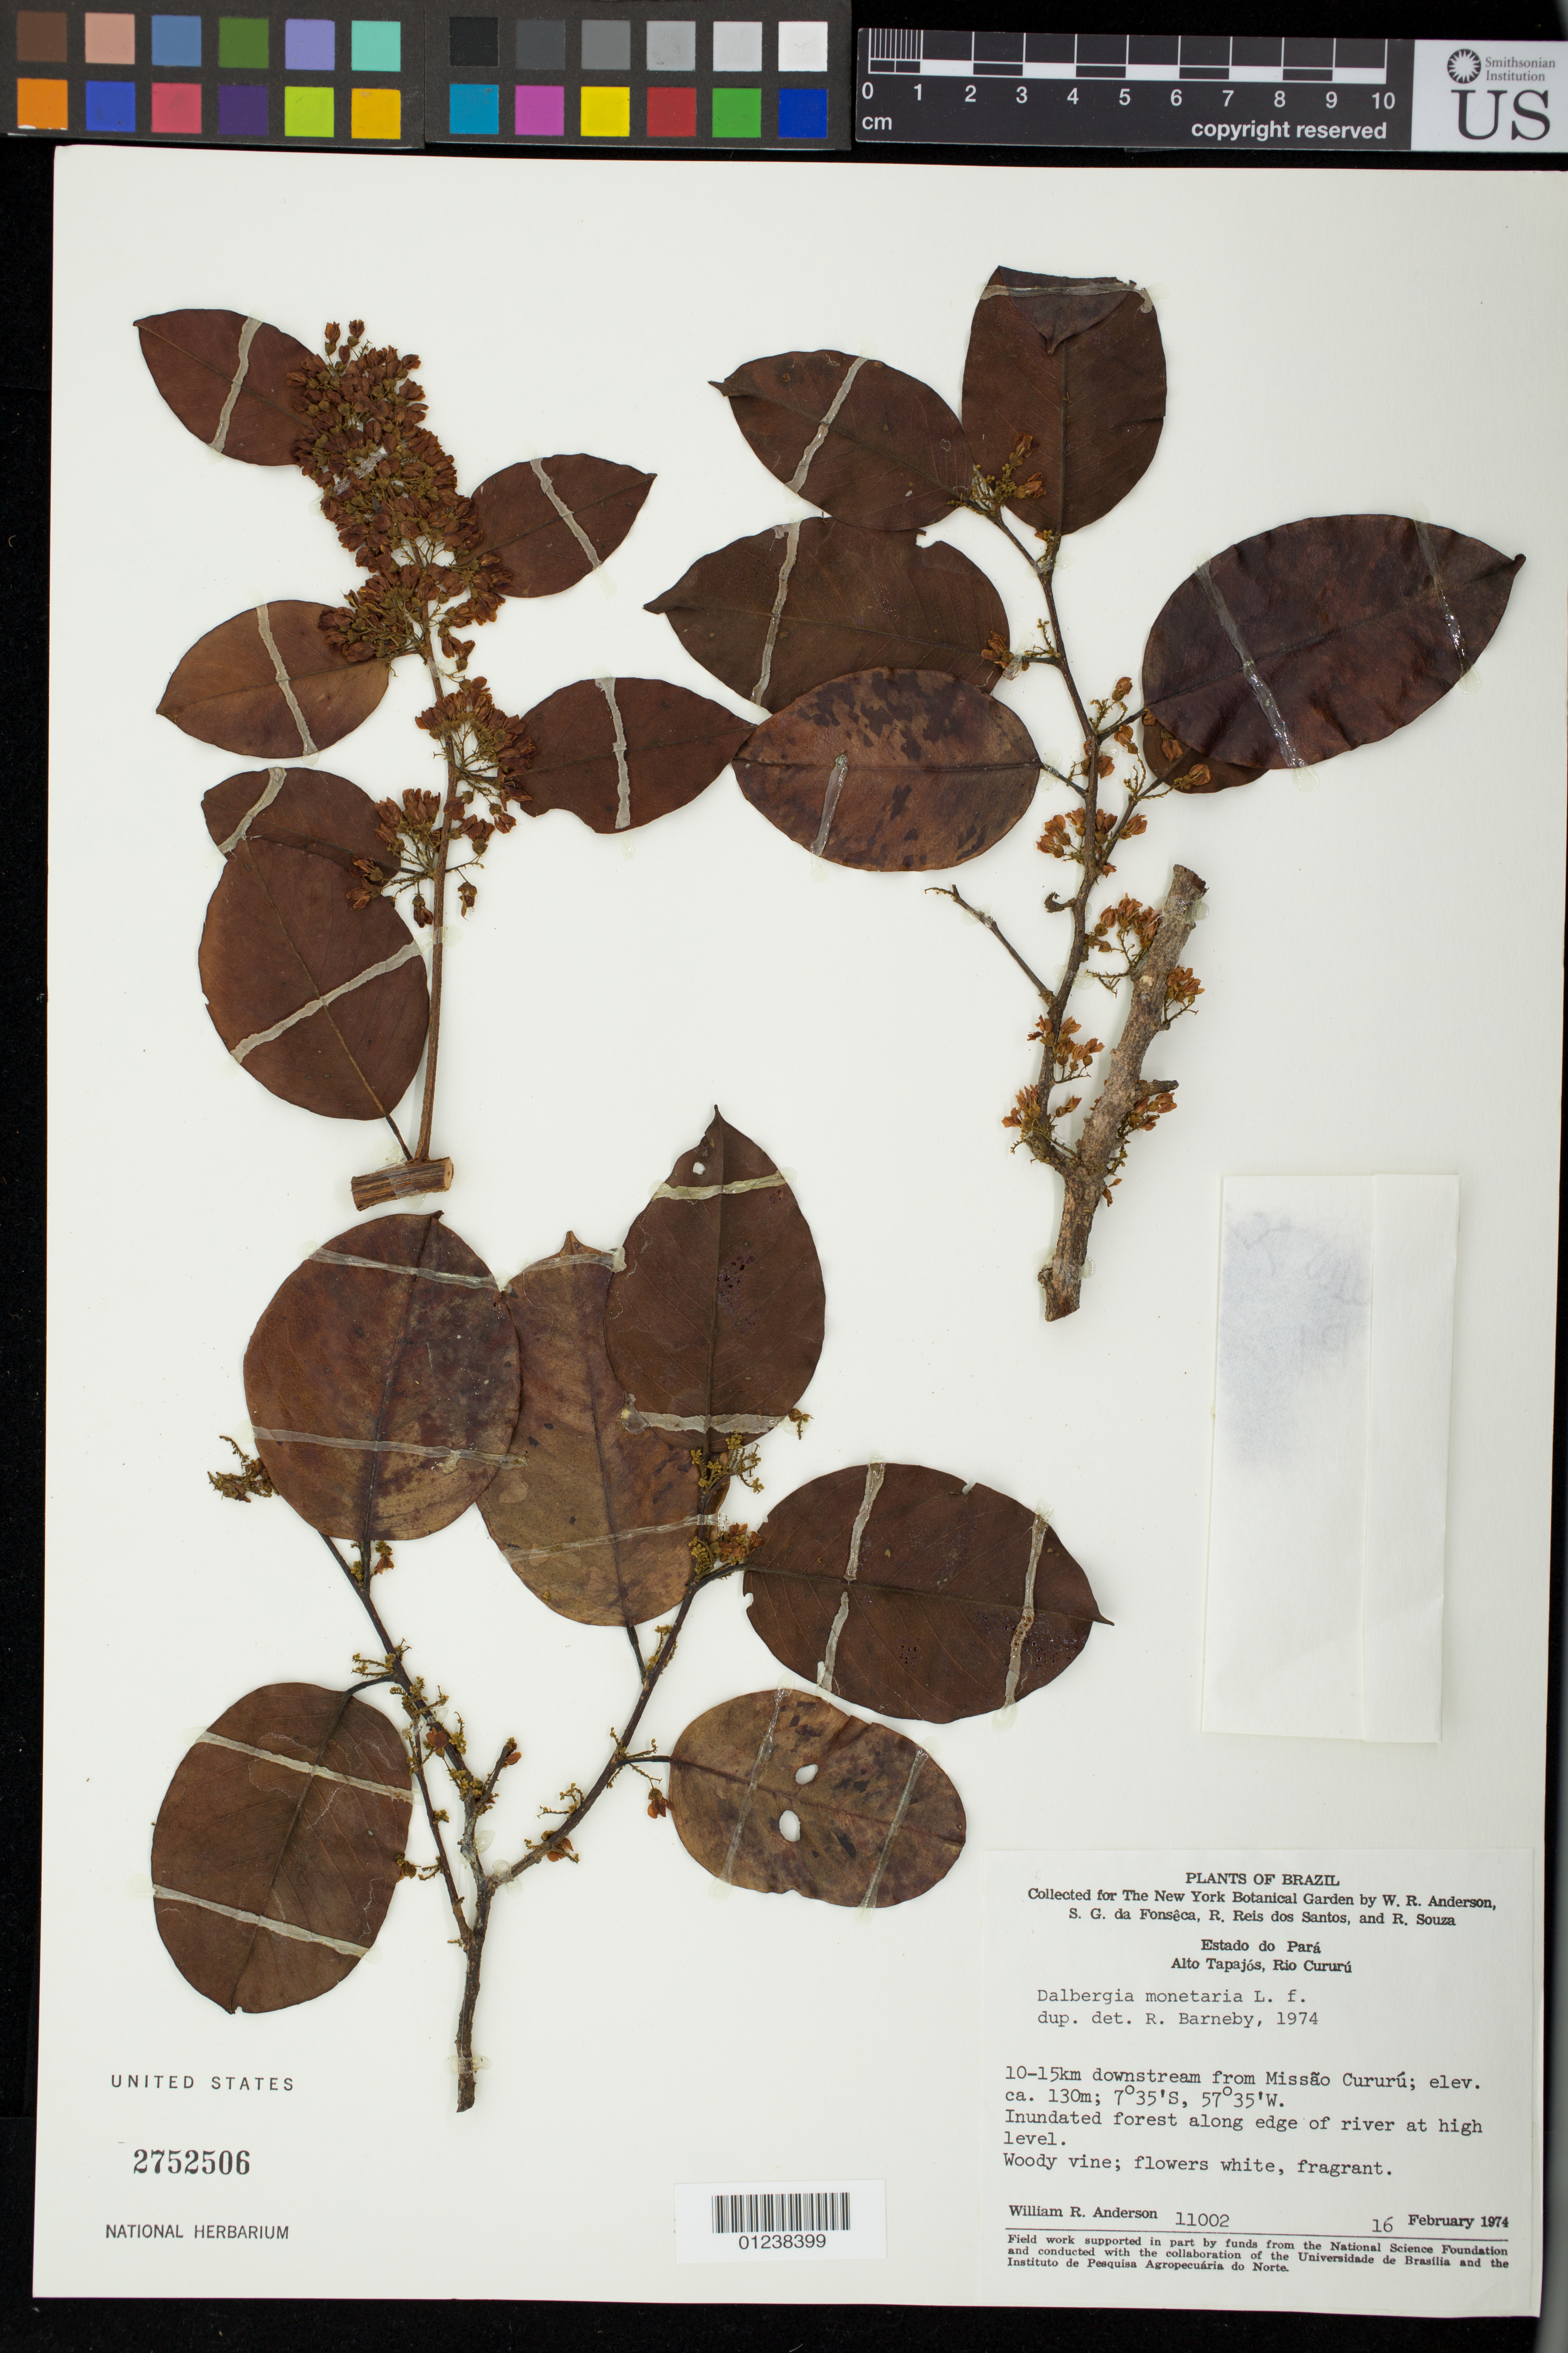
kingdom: Plantae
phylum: Tracheophyta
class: Magnoliopsida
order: Fabales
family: Fabaceae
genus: Dalbergia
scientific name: Dalbergia monetaria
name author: L. f.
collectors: W. R. Anderson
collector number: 11002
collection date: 1974-02-16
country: Brazil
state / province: Pará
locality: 10-15km downstream from Missao Cururu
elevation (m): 130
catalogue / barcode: US 2752506